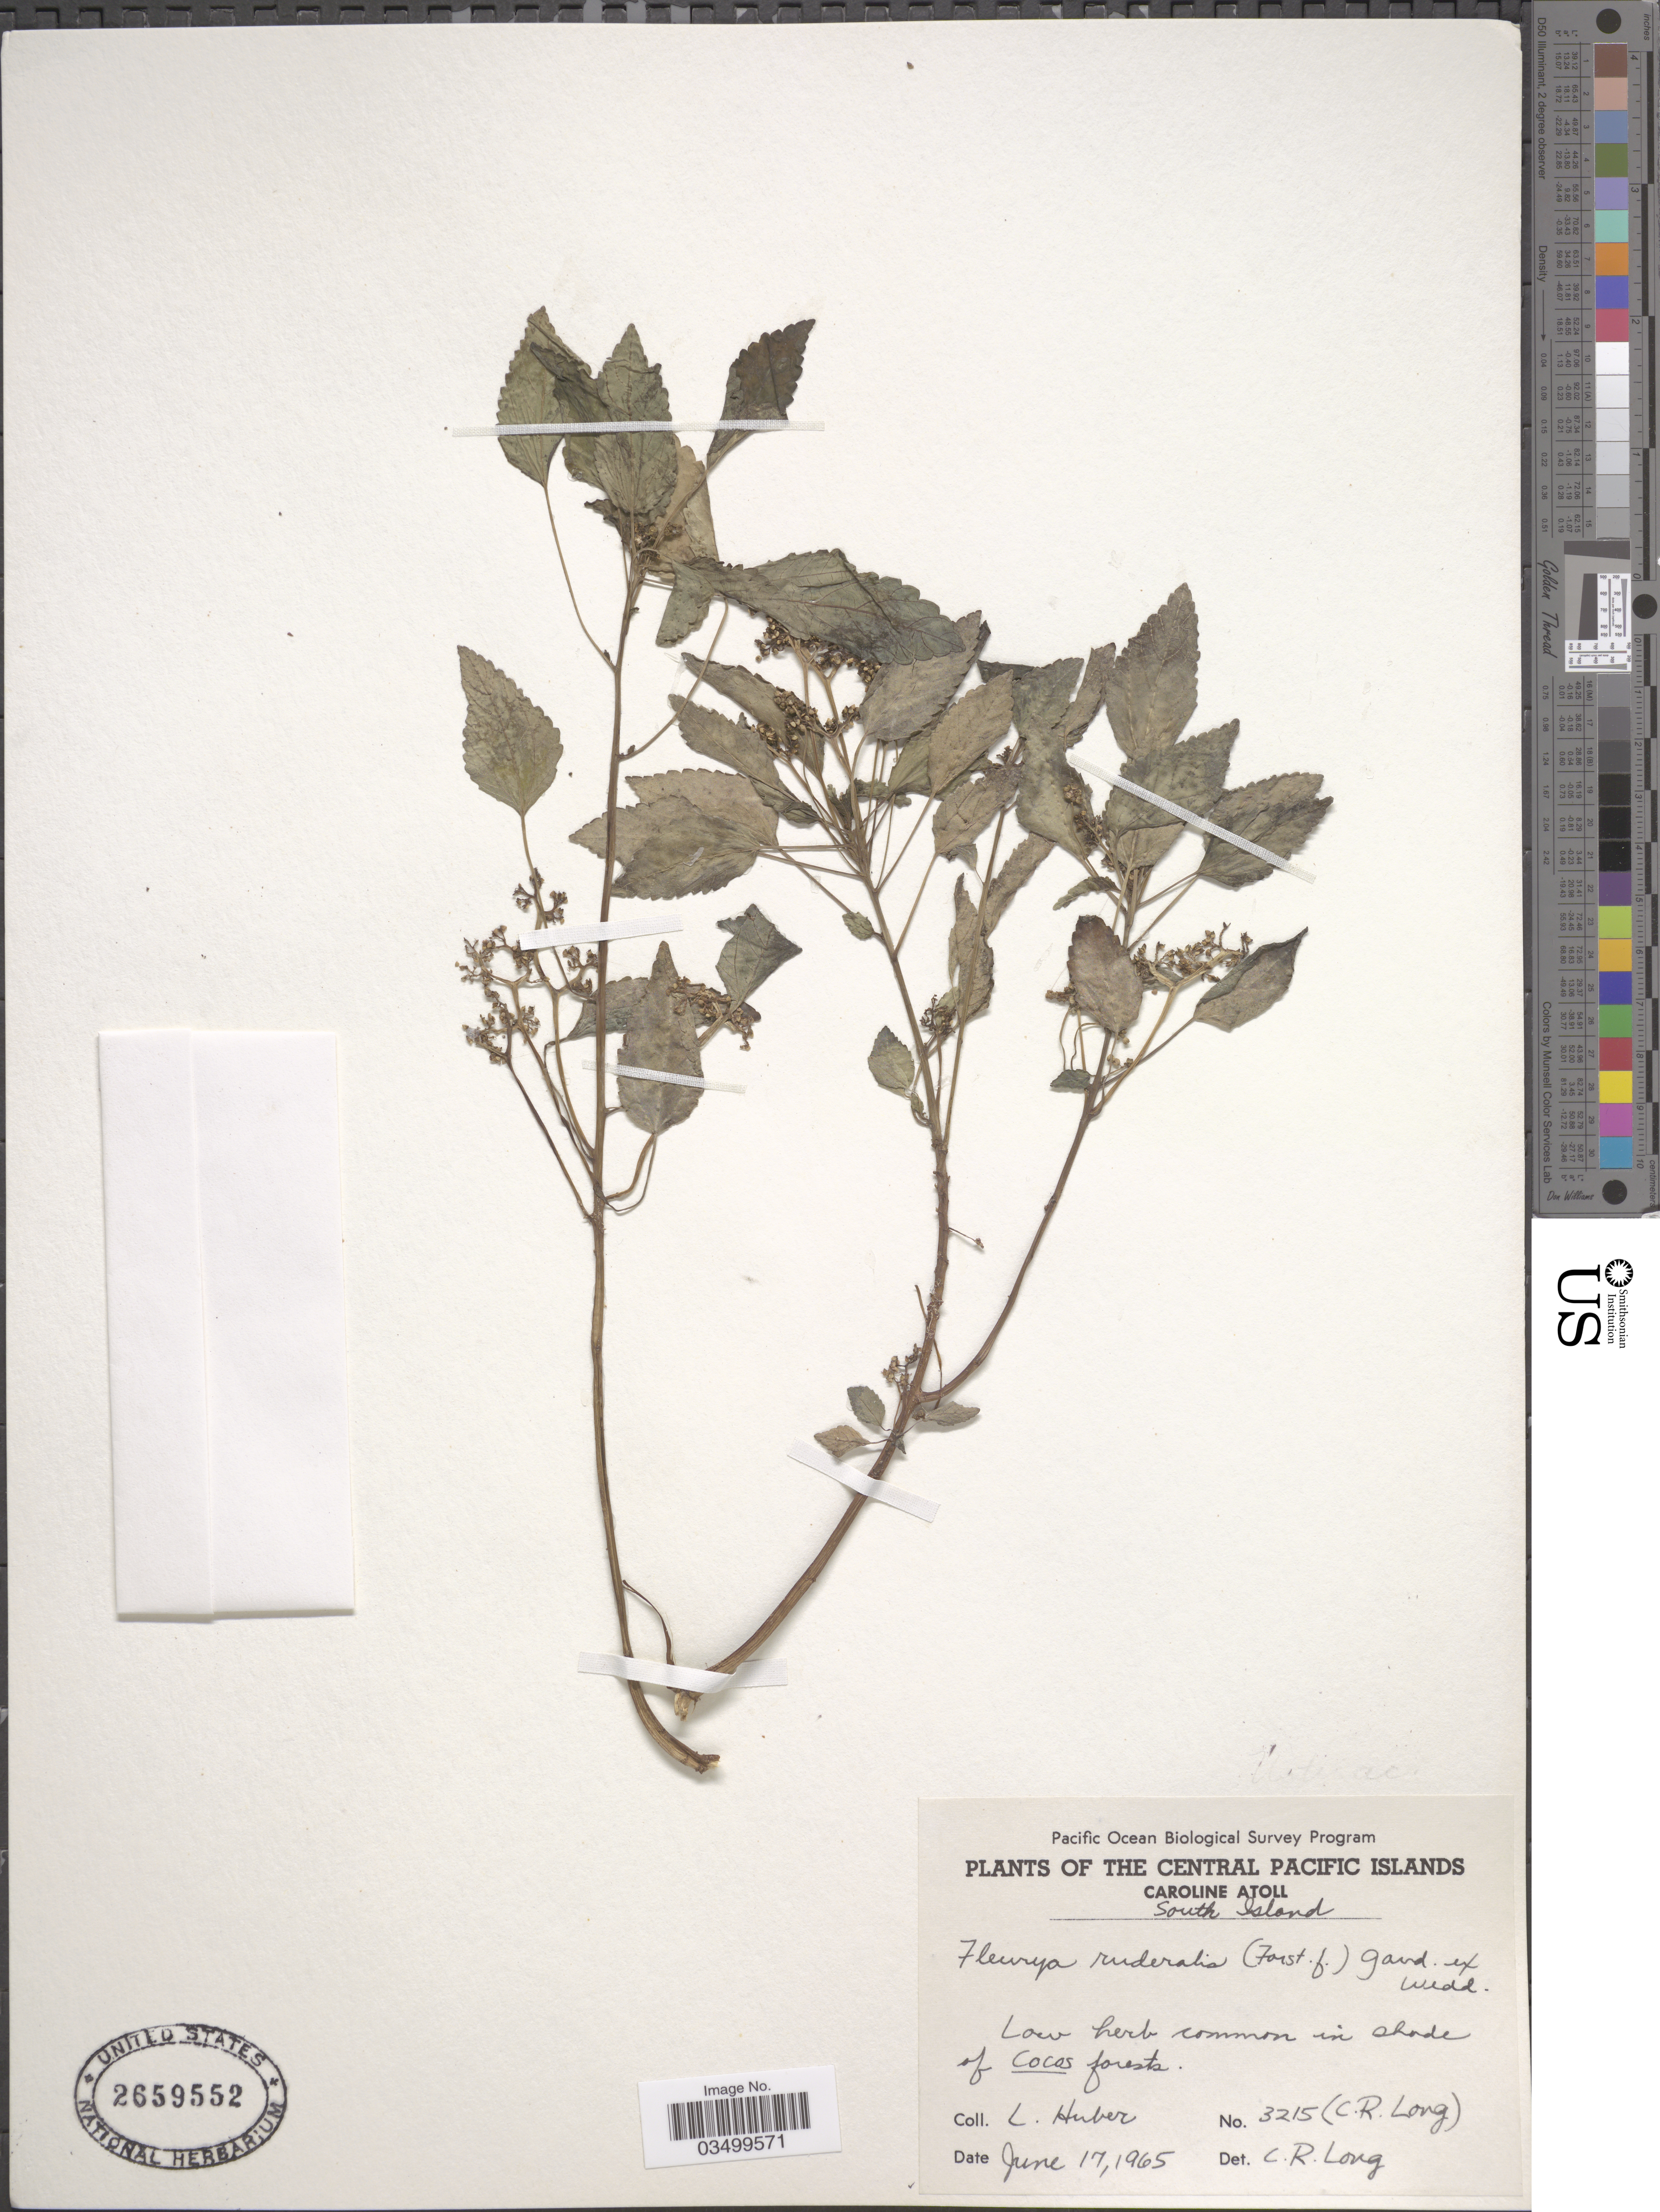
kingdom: Plantae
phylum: Tracheophyta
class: Magnoliopsida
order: Rosales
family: Urticaceae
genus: Laportea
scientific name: Laportea ruderalis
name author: (G. Forst.) Chew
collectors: L. Huber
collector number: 3215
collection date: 1965-06-17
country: Kiribati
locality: Central Pacific Islands. Caroline Atoll. South Island. In shade of Cocos Forest.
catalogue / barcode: US 2659552